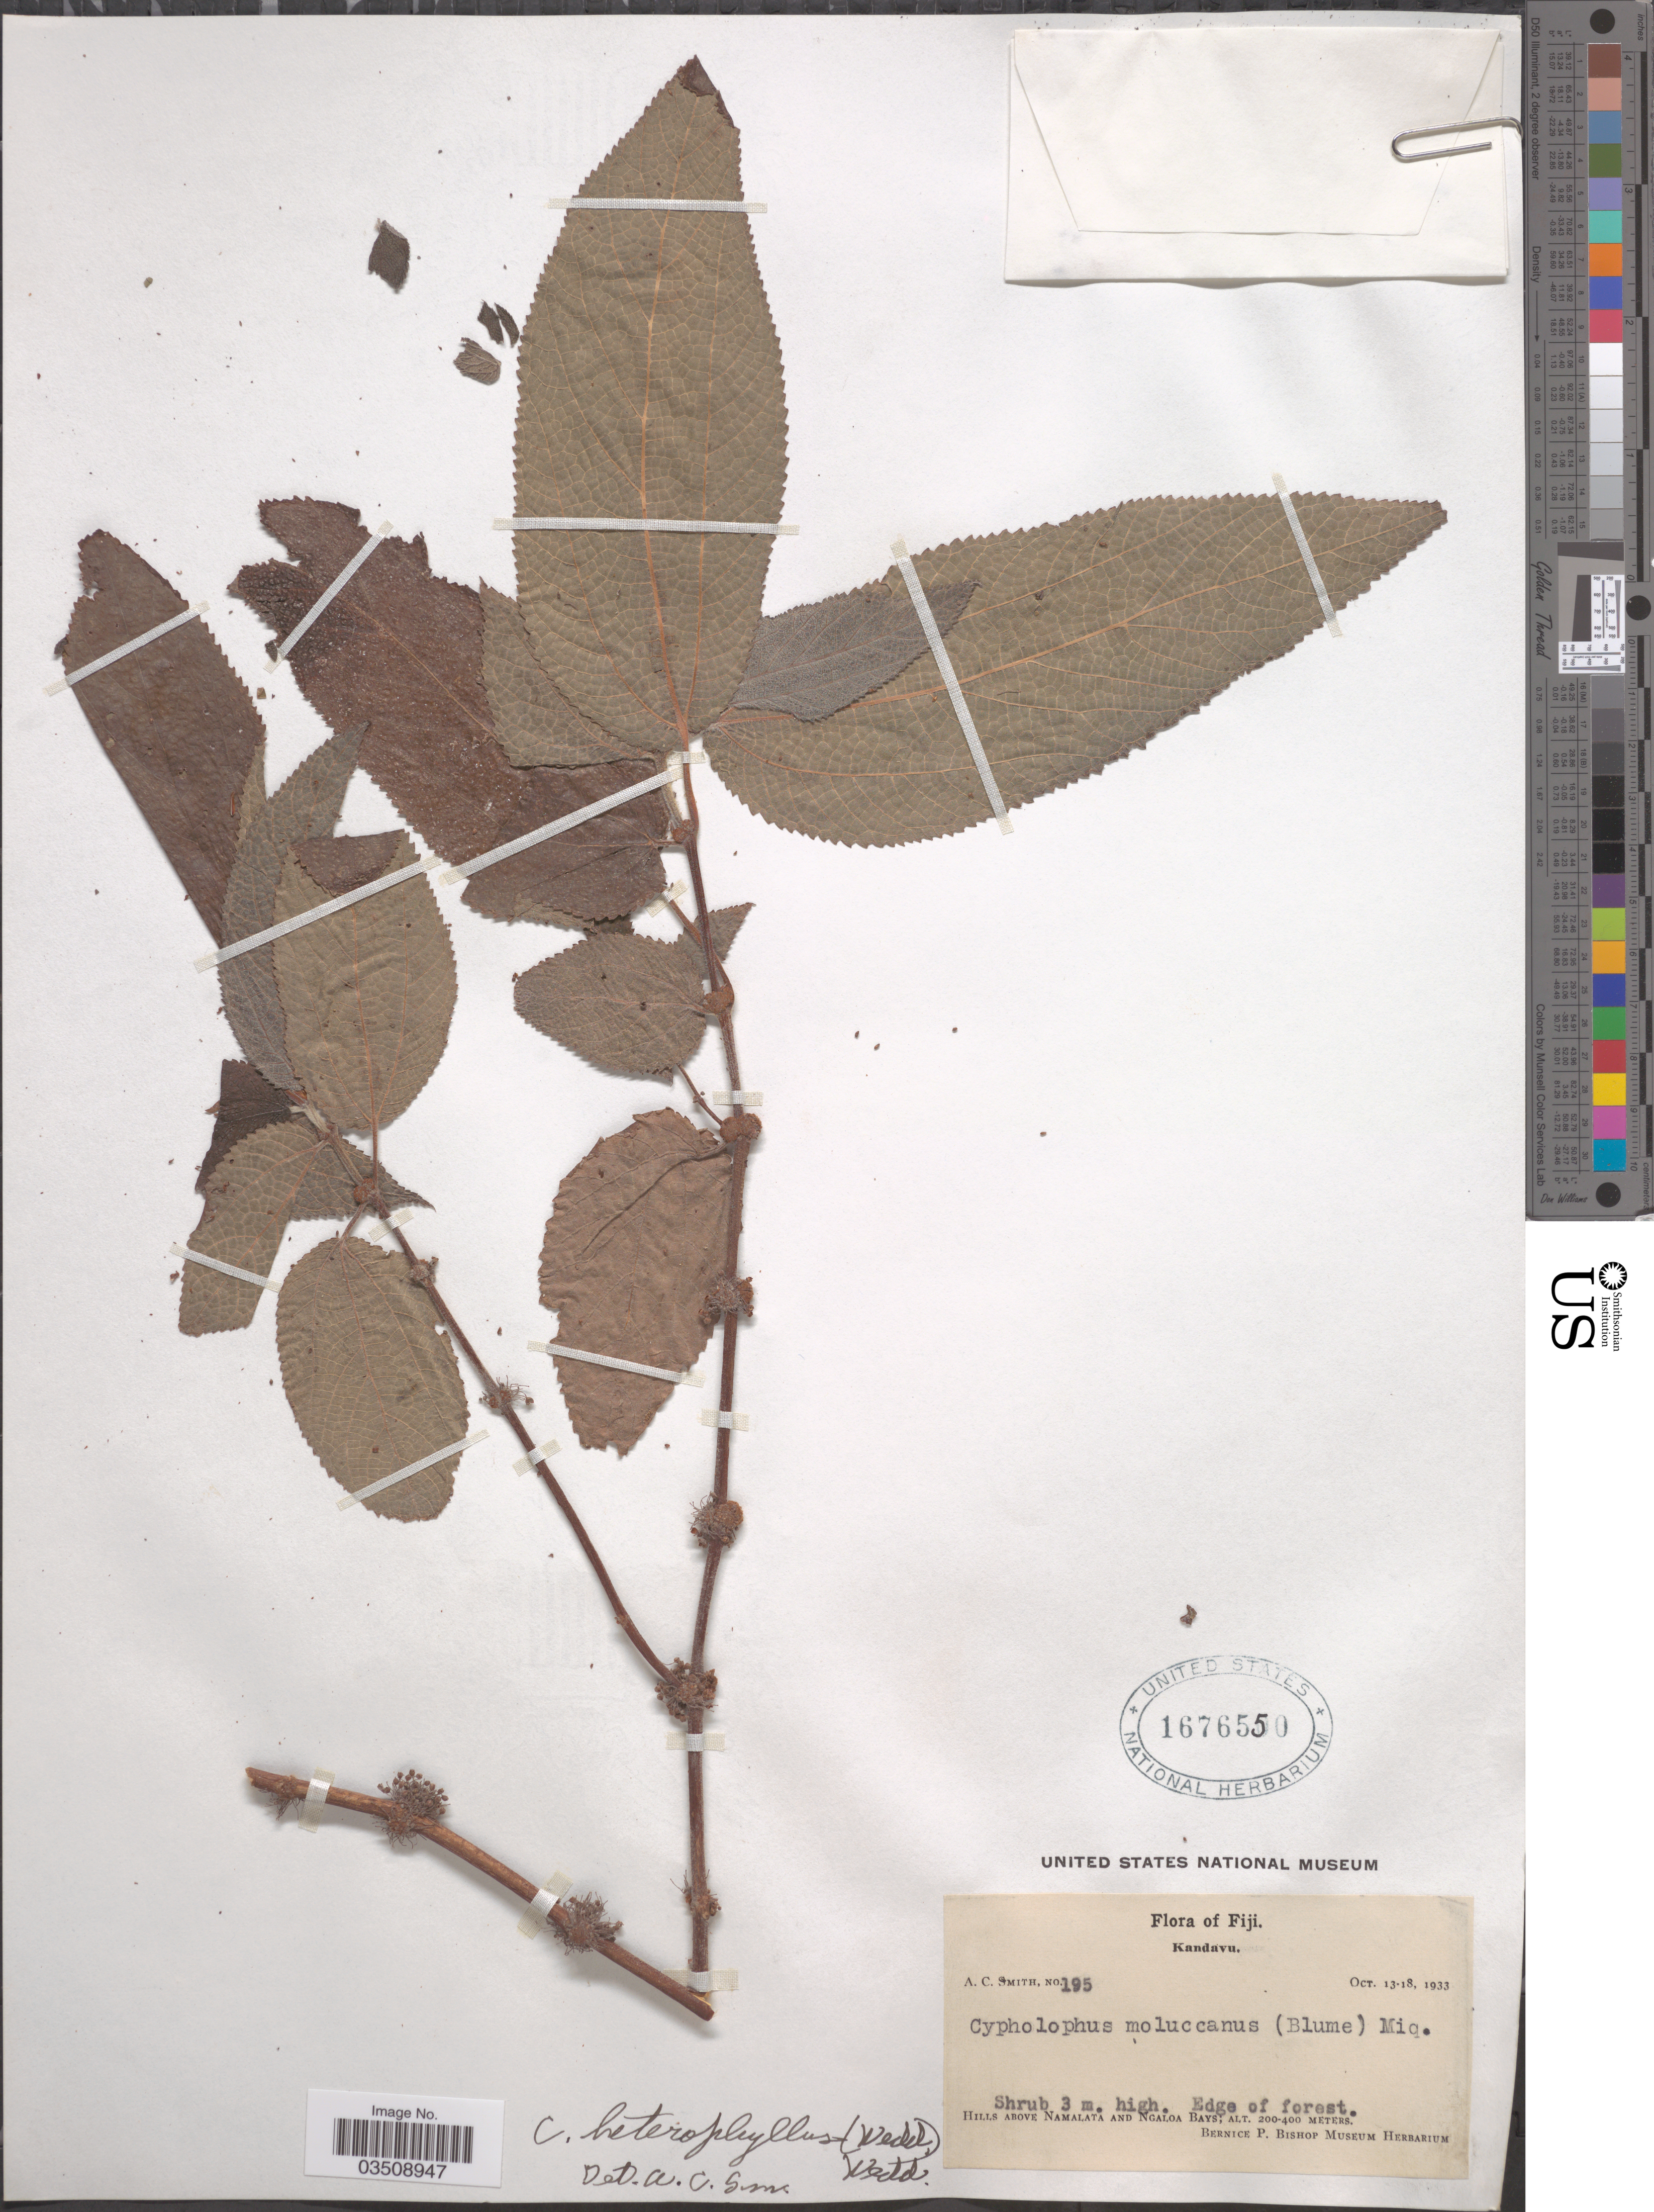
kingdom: Plantae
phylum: Tracheophyta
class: Magnoliopsida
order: Rosales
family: Urticaceae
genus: Cypholophus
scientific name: Cypholophus heterophyllus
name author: Wedd.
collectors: A. C. Smith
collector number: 195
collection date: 1933-10-13/1933-10-18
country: Fiji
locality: Kandavu. Hills above Namalata and Ngaloa Bays.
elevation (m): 200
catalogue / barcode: US 1676550